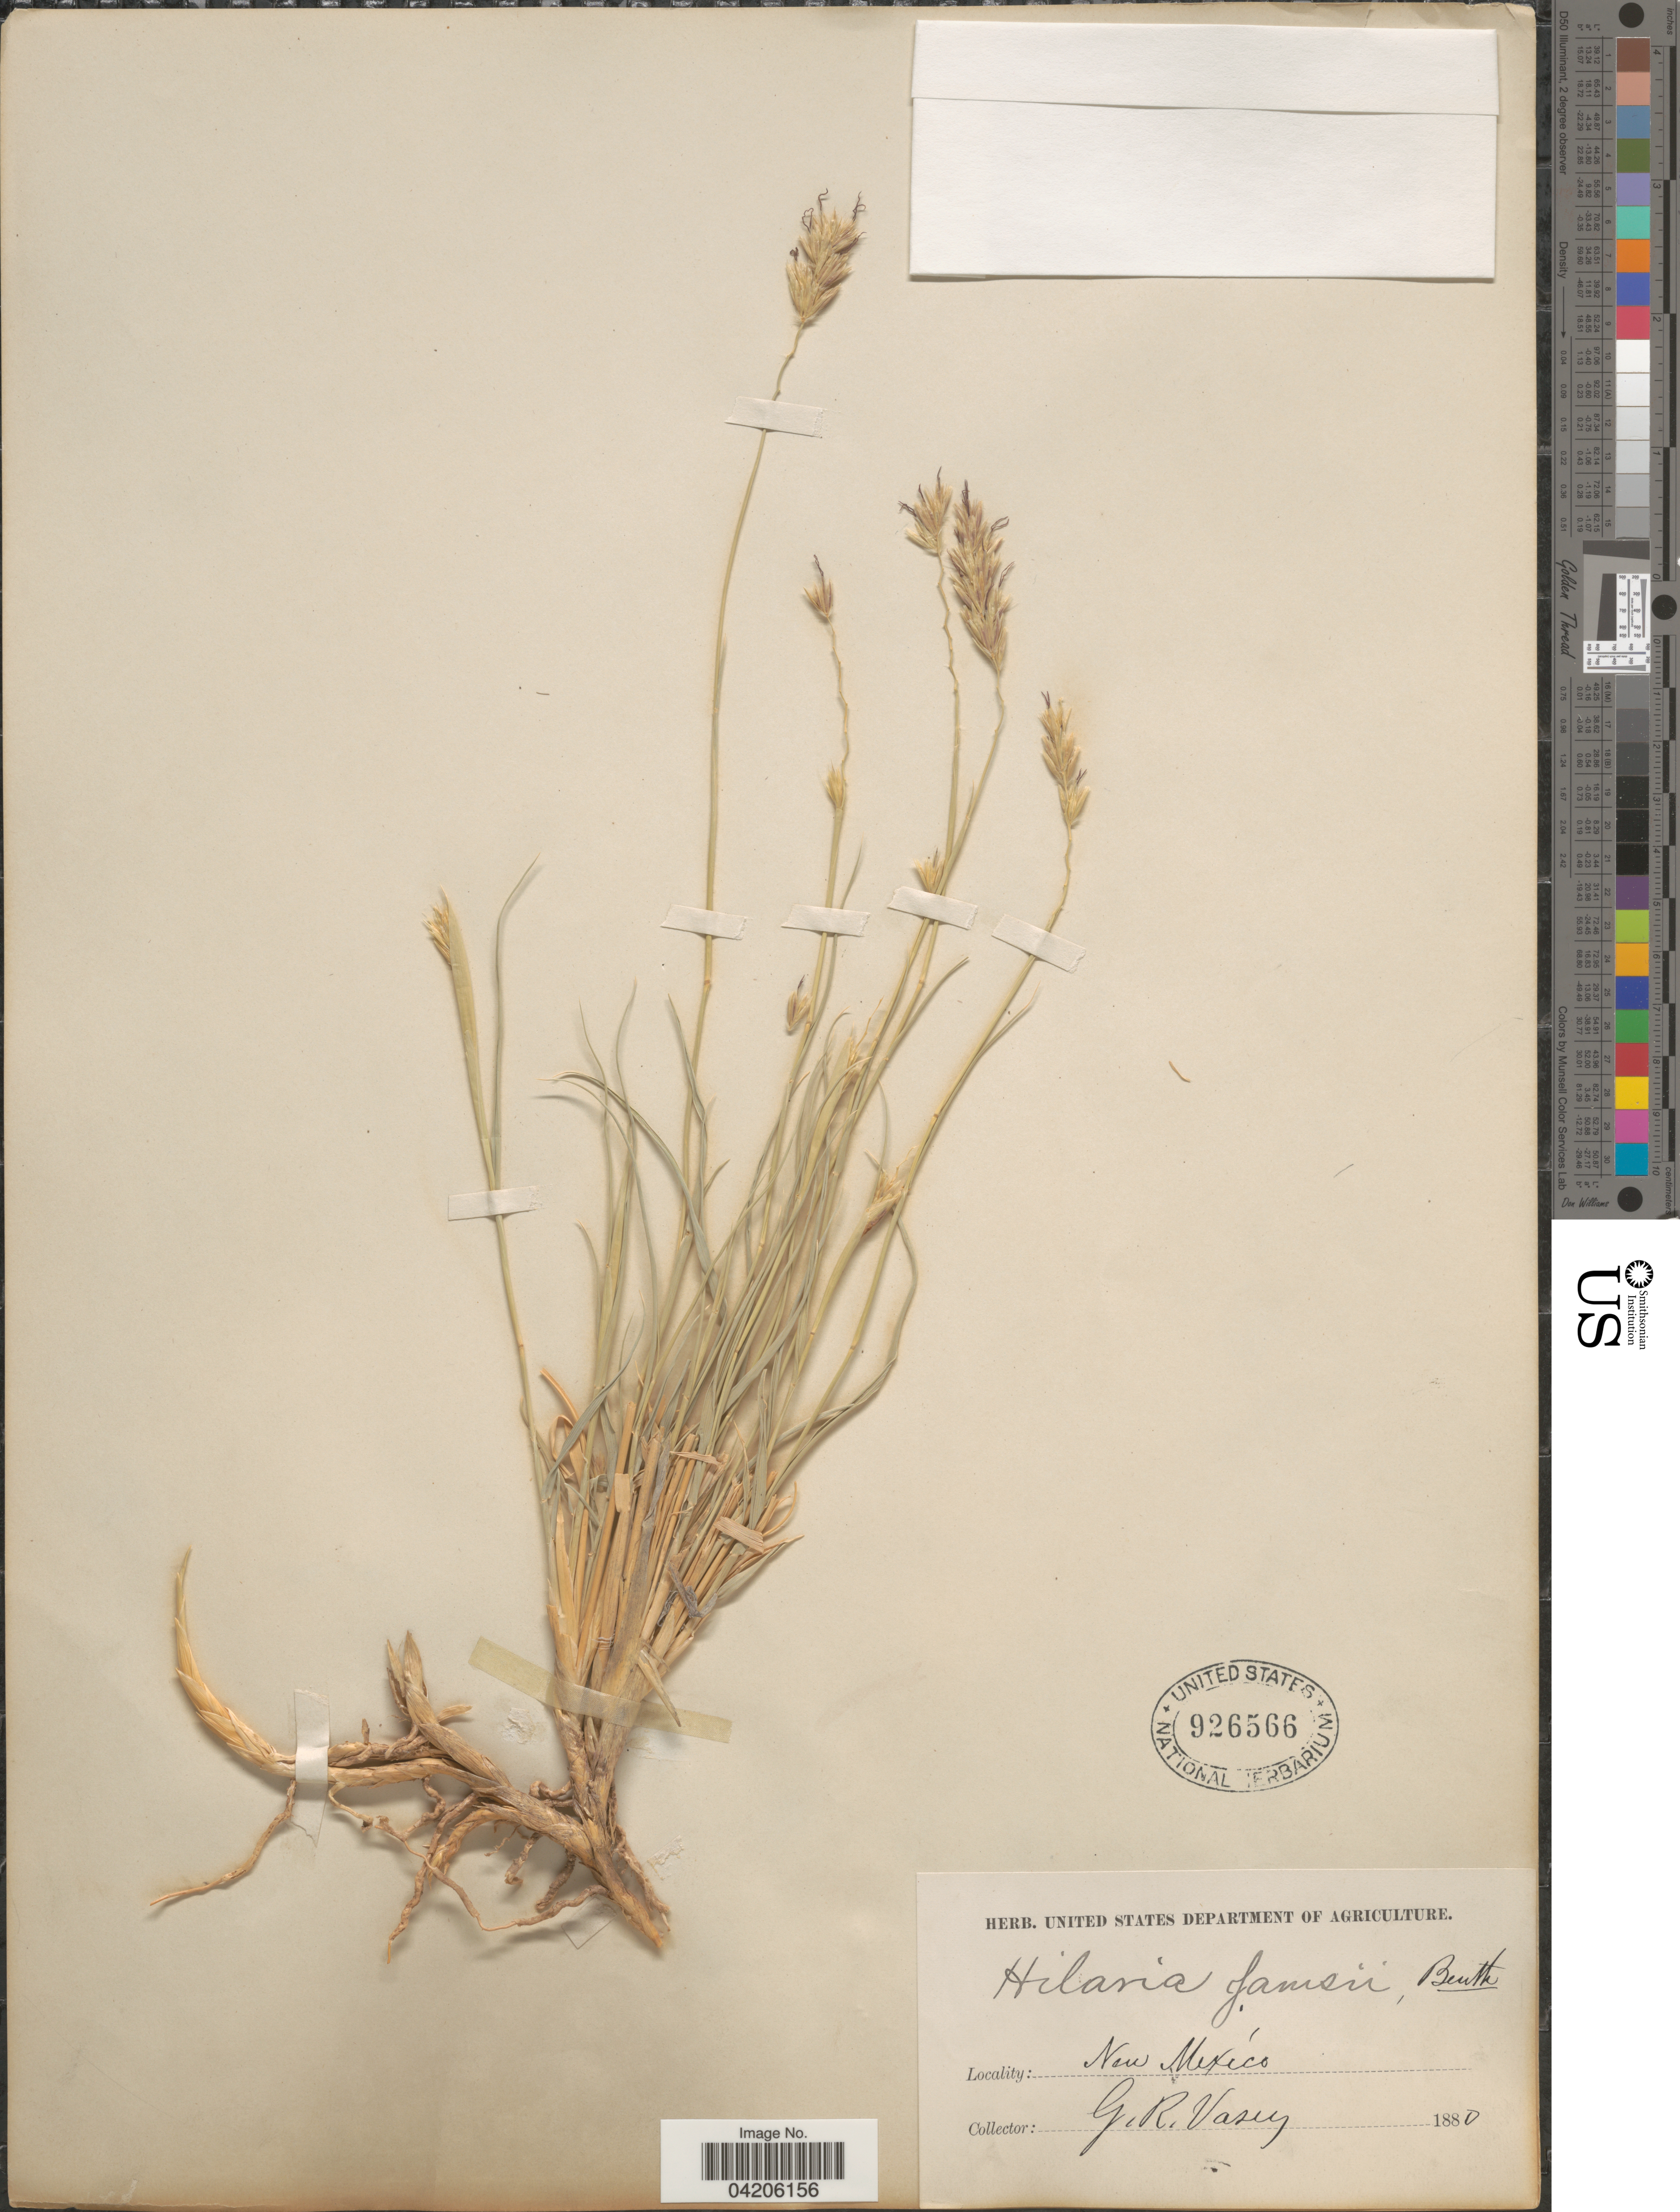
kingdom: Plantae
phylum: Tracheophyta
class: Liliopsida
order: Poales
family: Poaceae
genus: Hilaria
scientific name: Hilaria jamesii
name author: (Torr.) Benth.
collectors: G. R. Vasey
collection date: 1880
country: United States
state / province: New Mexico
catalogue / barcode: US 926566